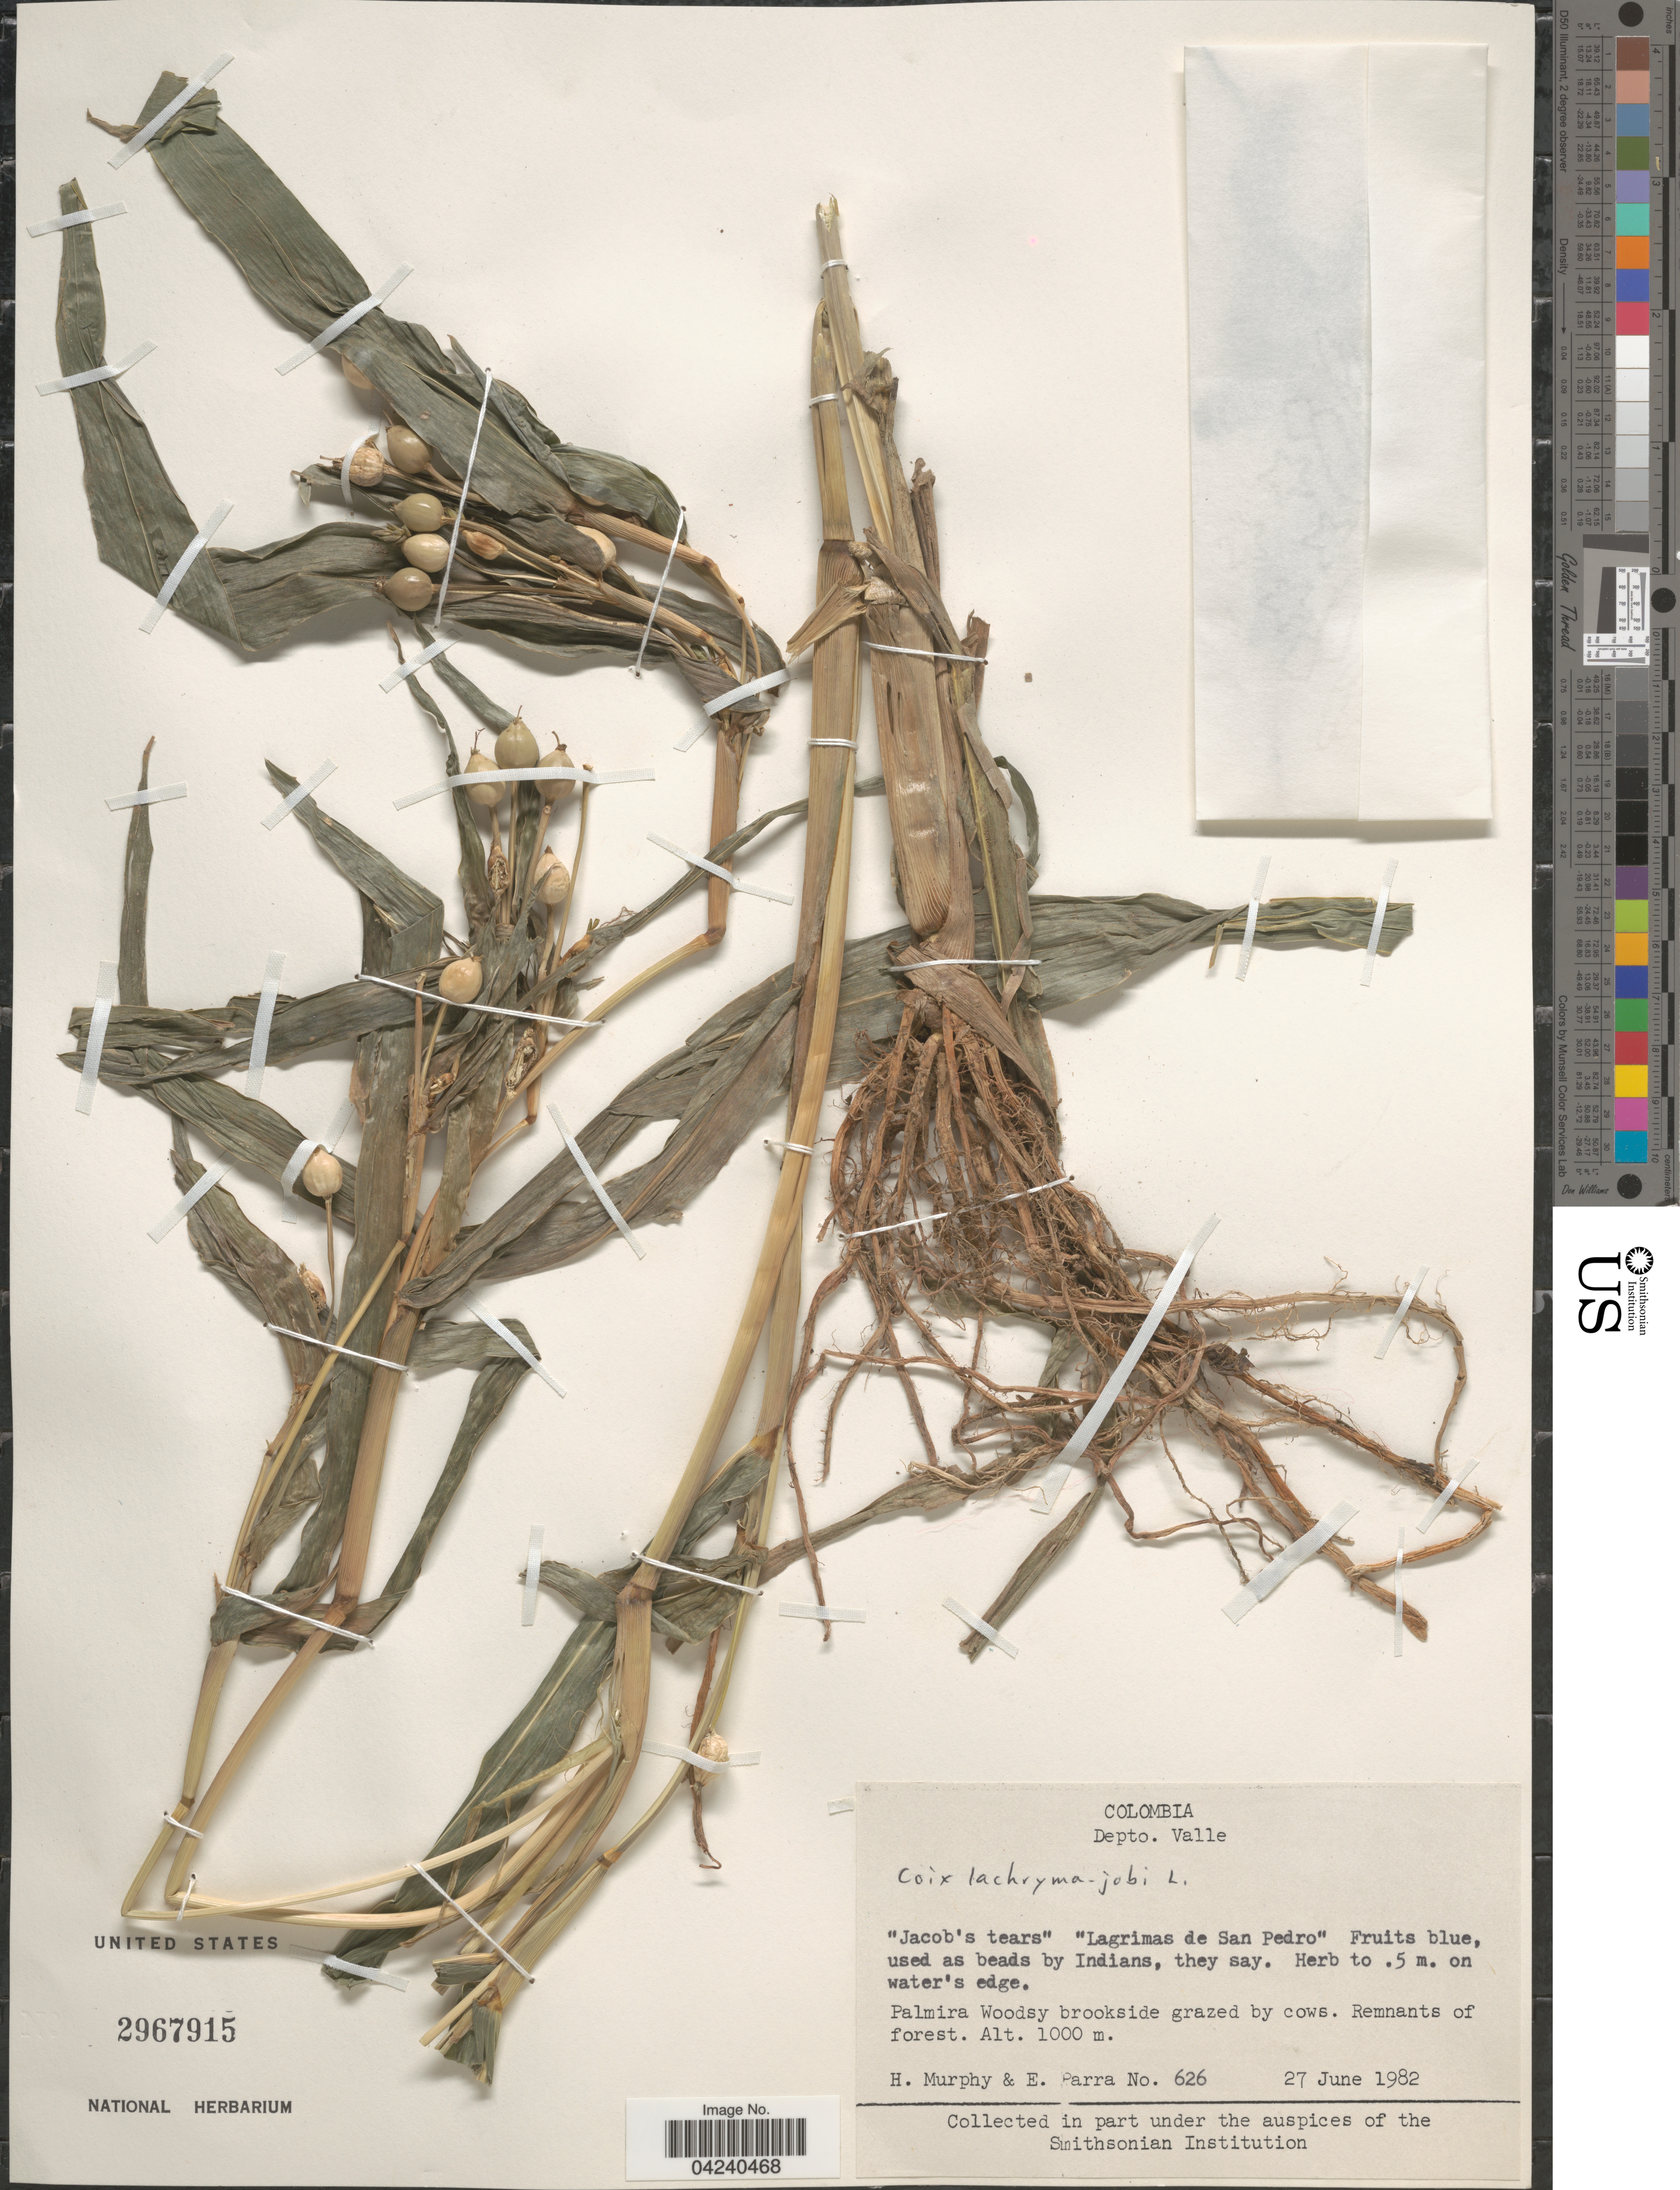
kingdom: Plantae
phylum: Tracheophyta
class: Liliopsida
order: Poales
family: Poaceae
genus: Coix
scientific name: Coix lacryma-jobi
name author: L.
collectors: H. Murphy & E. Parra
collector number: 626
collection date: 1982-06-27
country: Colombia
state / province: Valle del Cauca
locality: Depto. Valle. Palmira Woodsy brookside grazed by cows.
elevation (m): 1000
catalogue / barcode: US 2967915